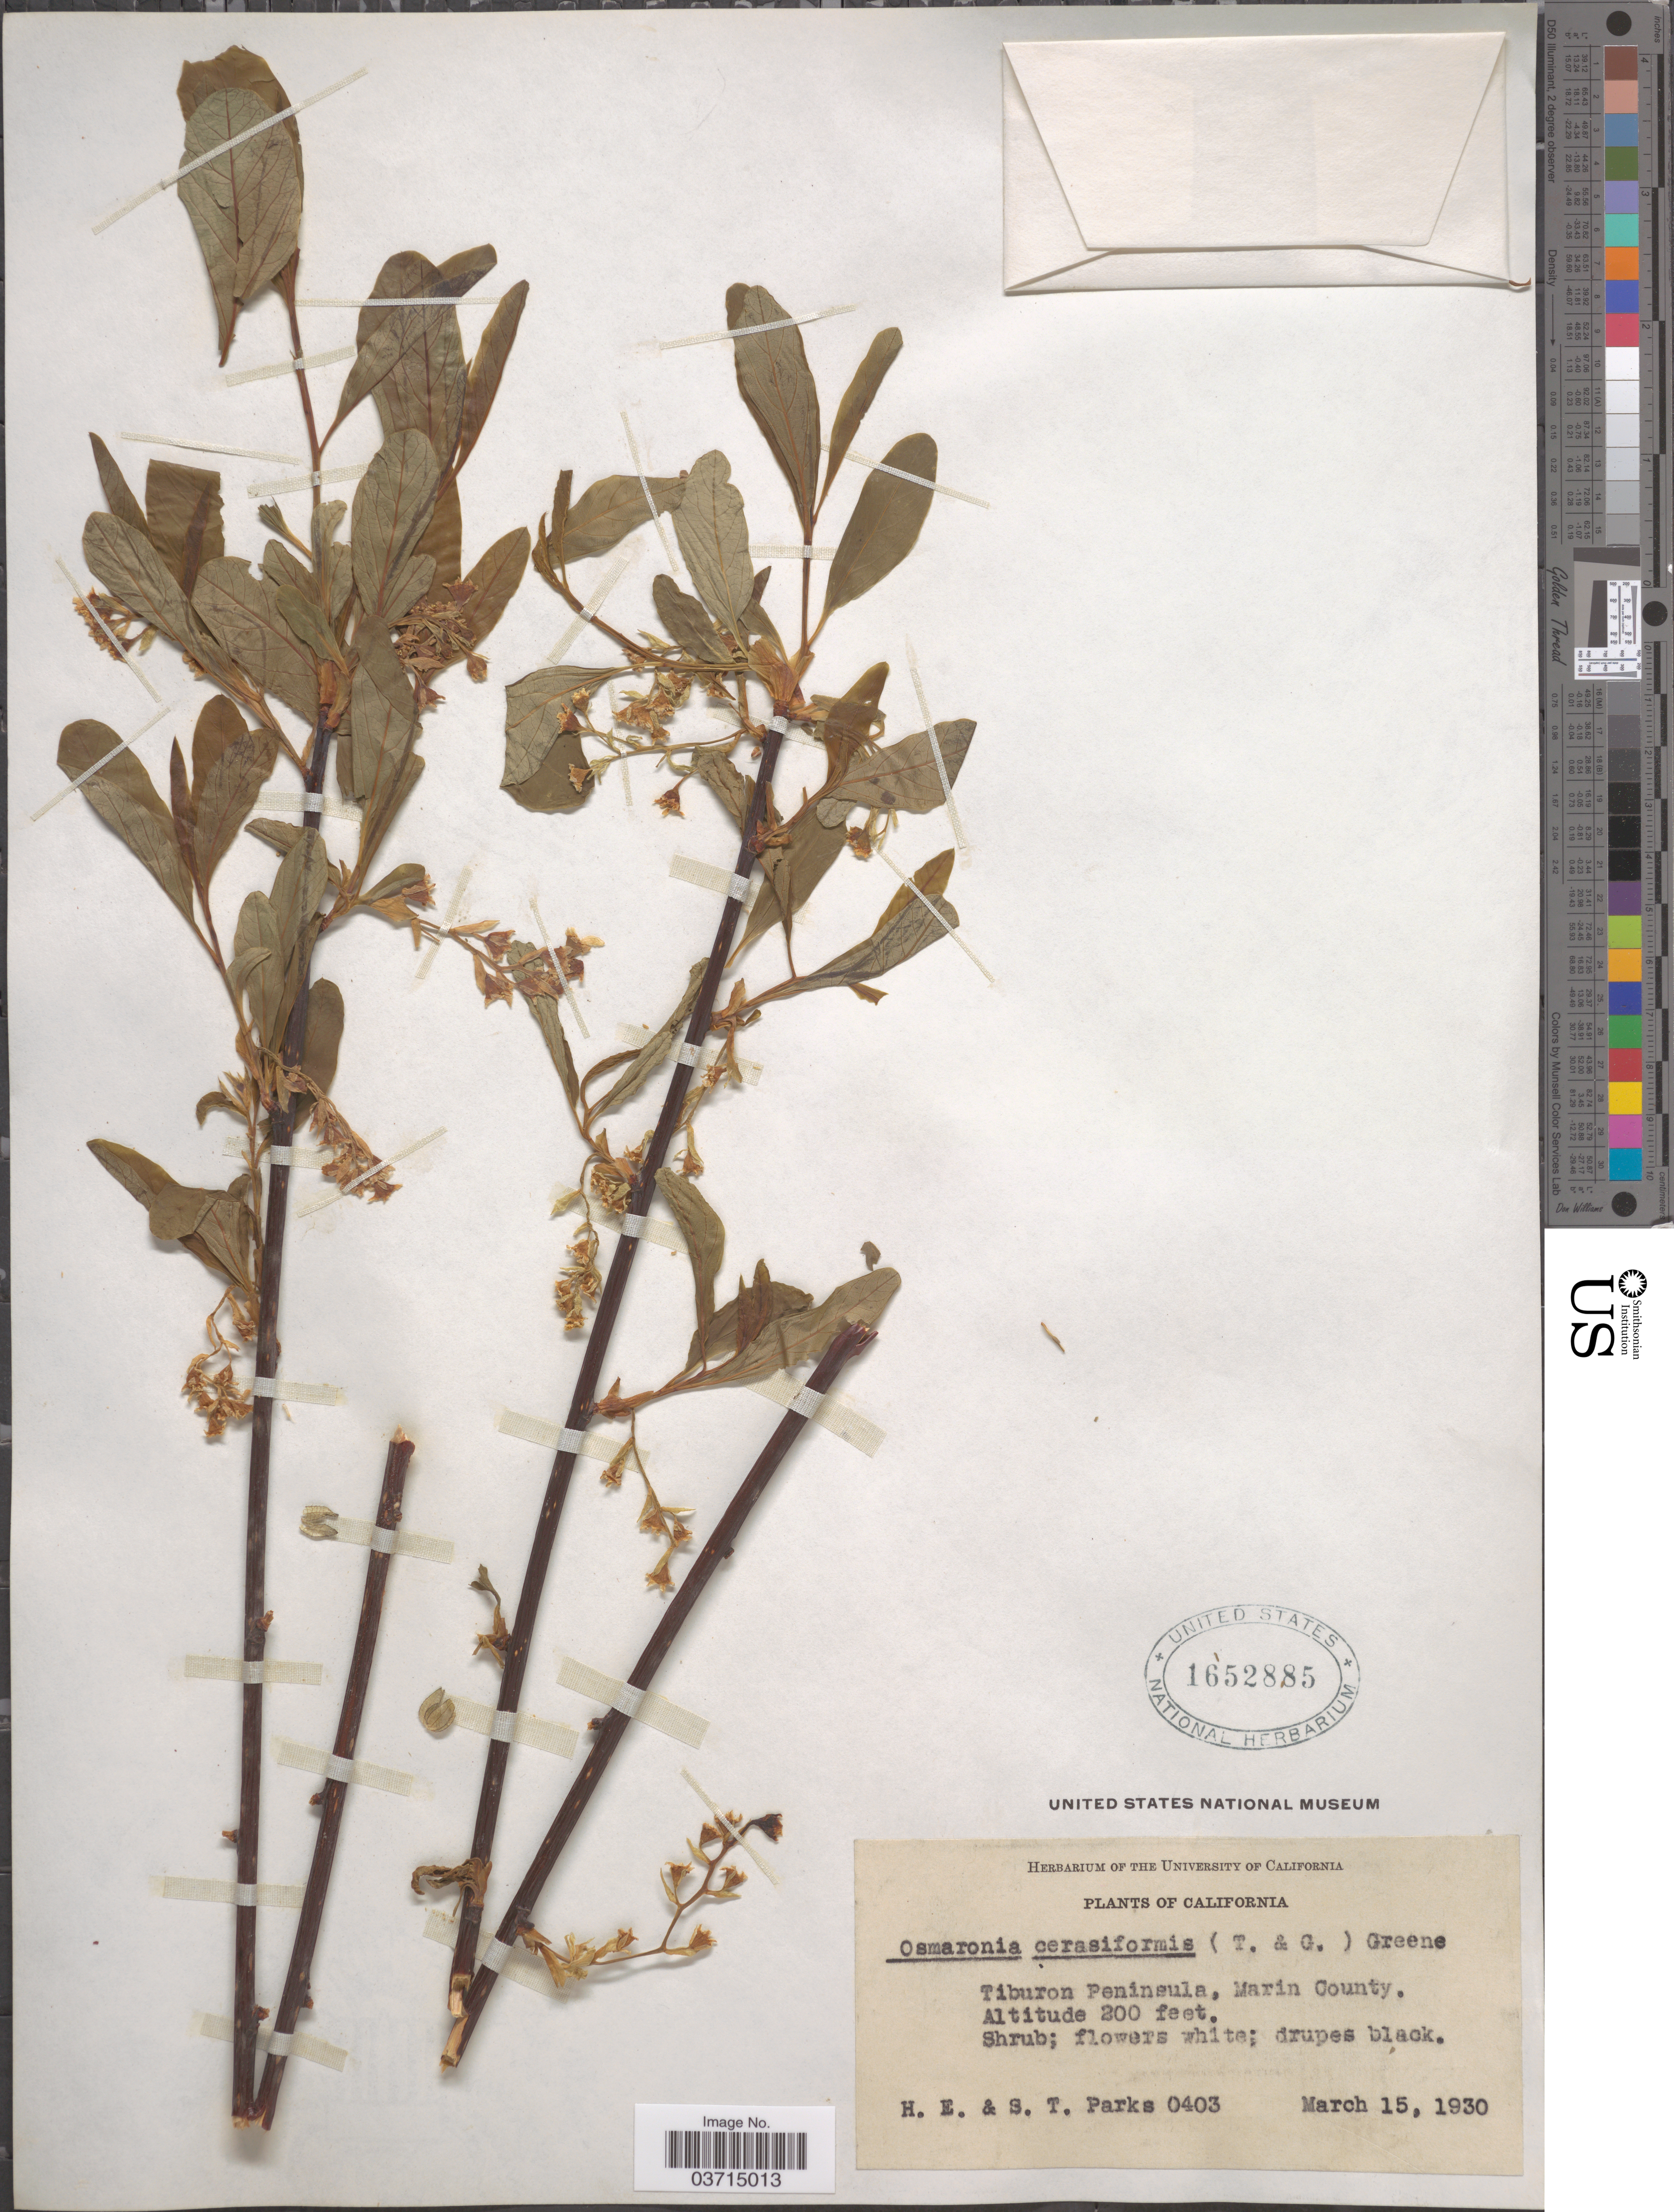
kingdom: Plantae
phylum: Tracheophyta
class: Magnoliopsida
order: Rosales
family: Rosaceae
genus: Oemleria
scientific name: Oemleria cerasiformis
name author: (Torr. & A. Gray ex Hook. & Arn.) J.W. Landon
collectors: H. E. Parks & S. Parks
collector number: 0403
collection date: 1930-03-15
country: United States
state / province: California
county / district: Marin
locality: Tiburon Peninsula, Marin County.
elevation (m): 61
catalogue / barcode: US 1652885